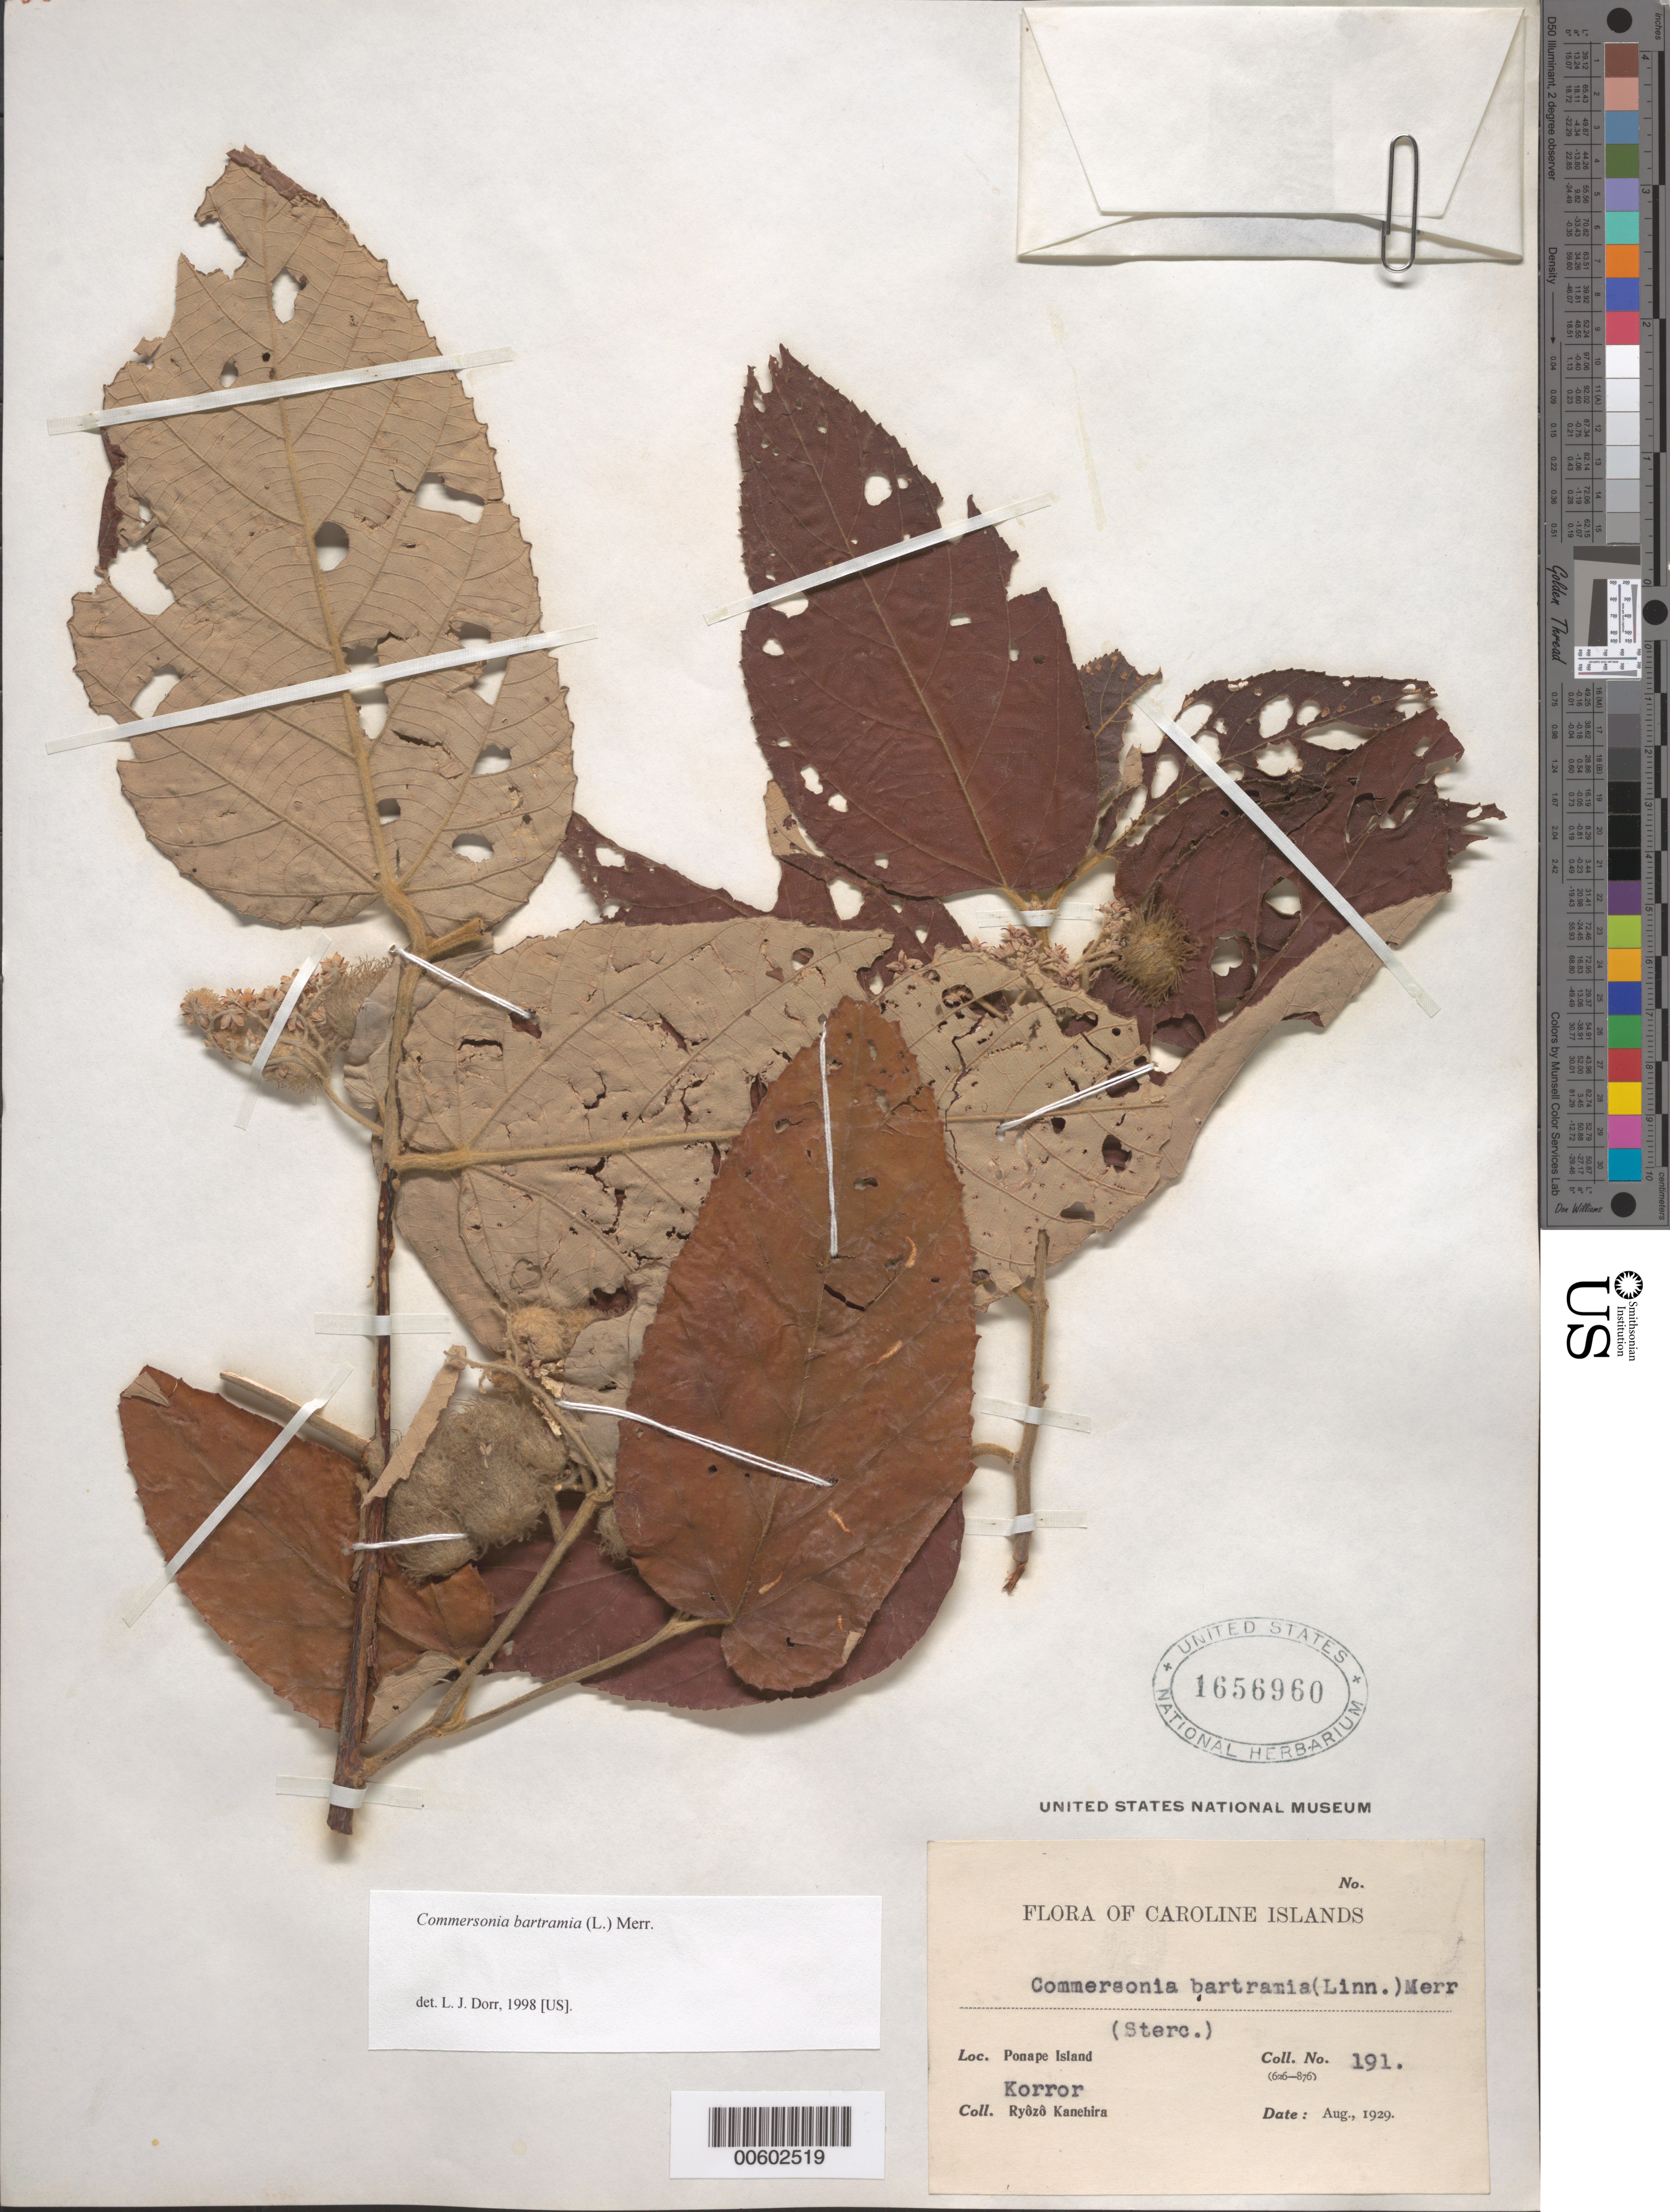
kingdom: Plantae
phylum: Tracheophyta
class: Magnoliopsida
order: Malvales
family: Malvaceae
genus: Commersonia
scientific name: Commersonia bartramia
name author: (L.) Merr.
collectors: R. Kanehira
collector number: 191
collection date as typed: Aug 1929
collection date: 1929-08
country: Micronesia, Federated States of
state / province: Pohnpei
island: Pohnpei [Ponape]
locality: Korror. [Pohnpei = Ponape]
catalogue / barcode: US 1656960